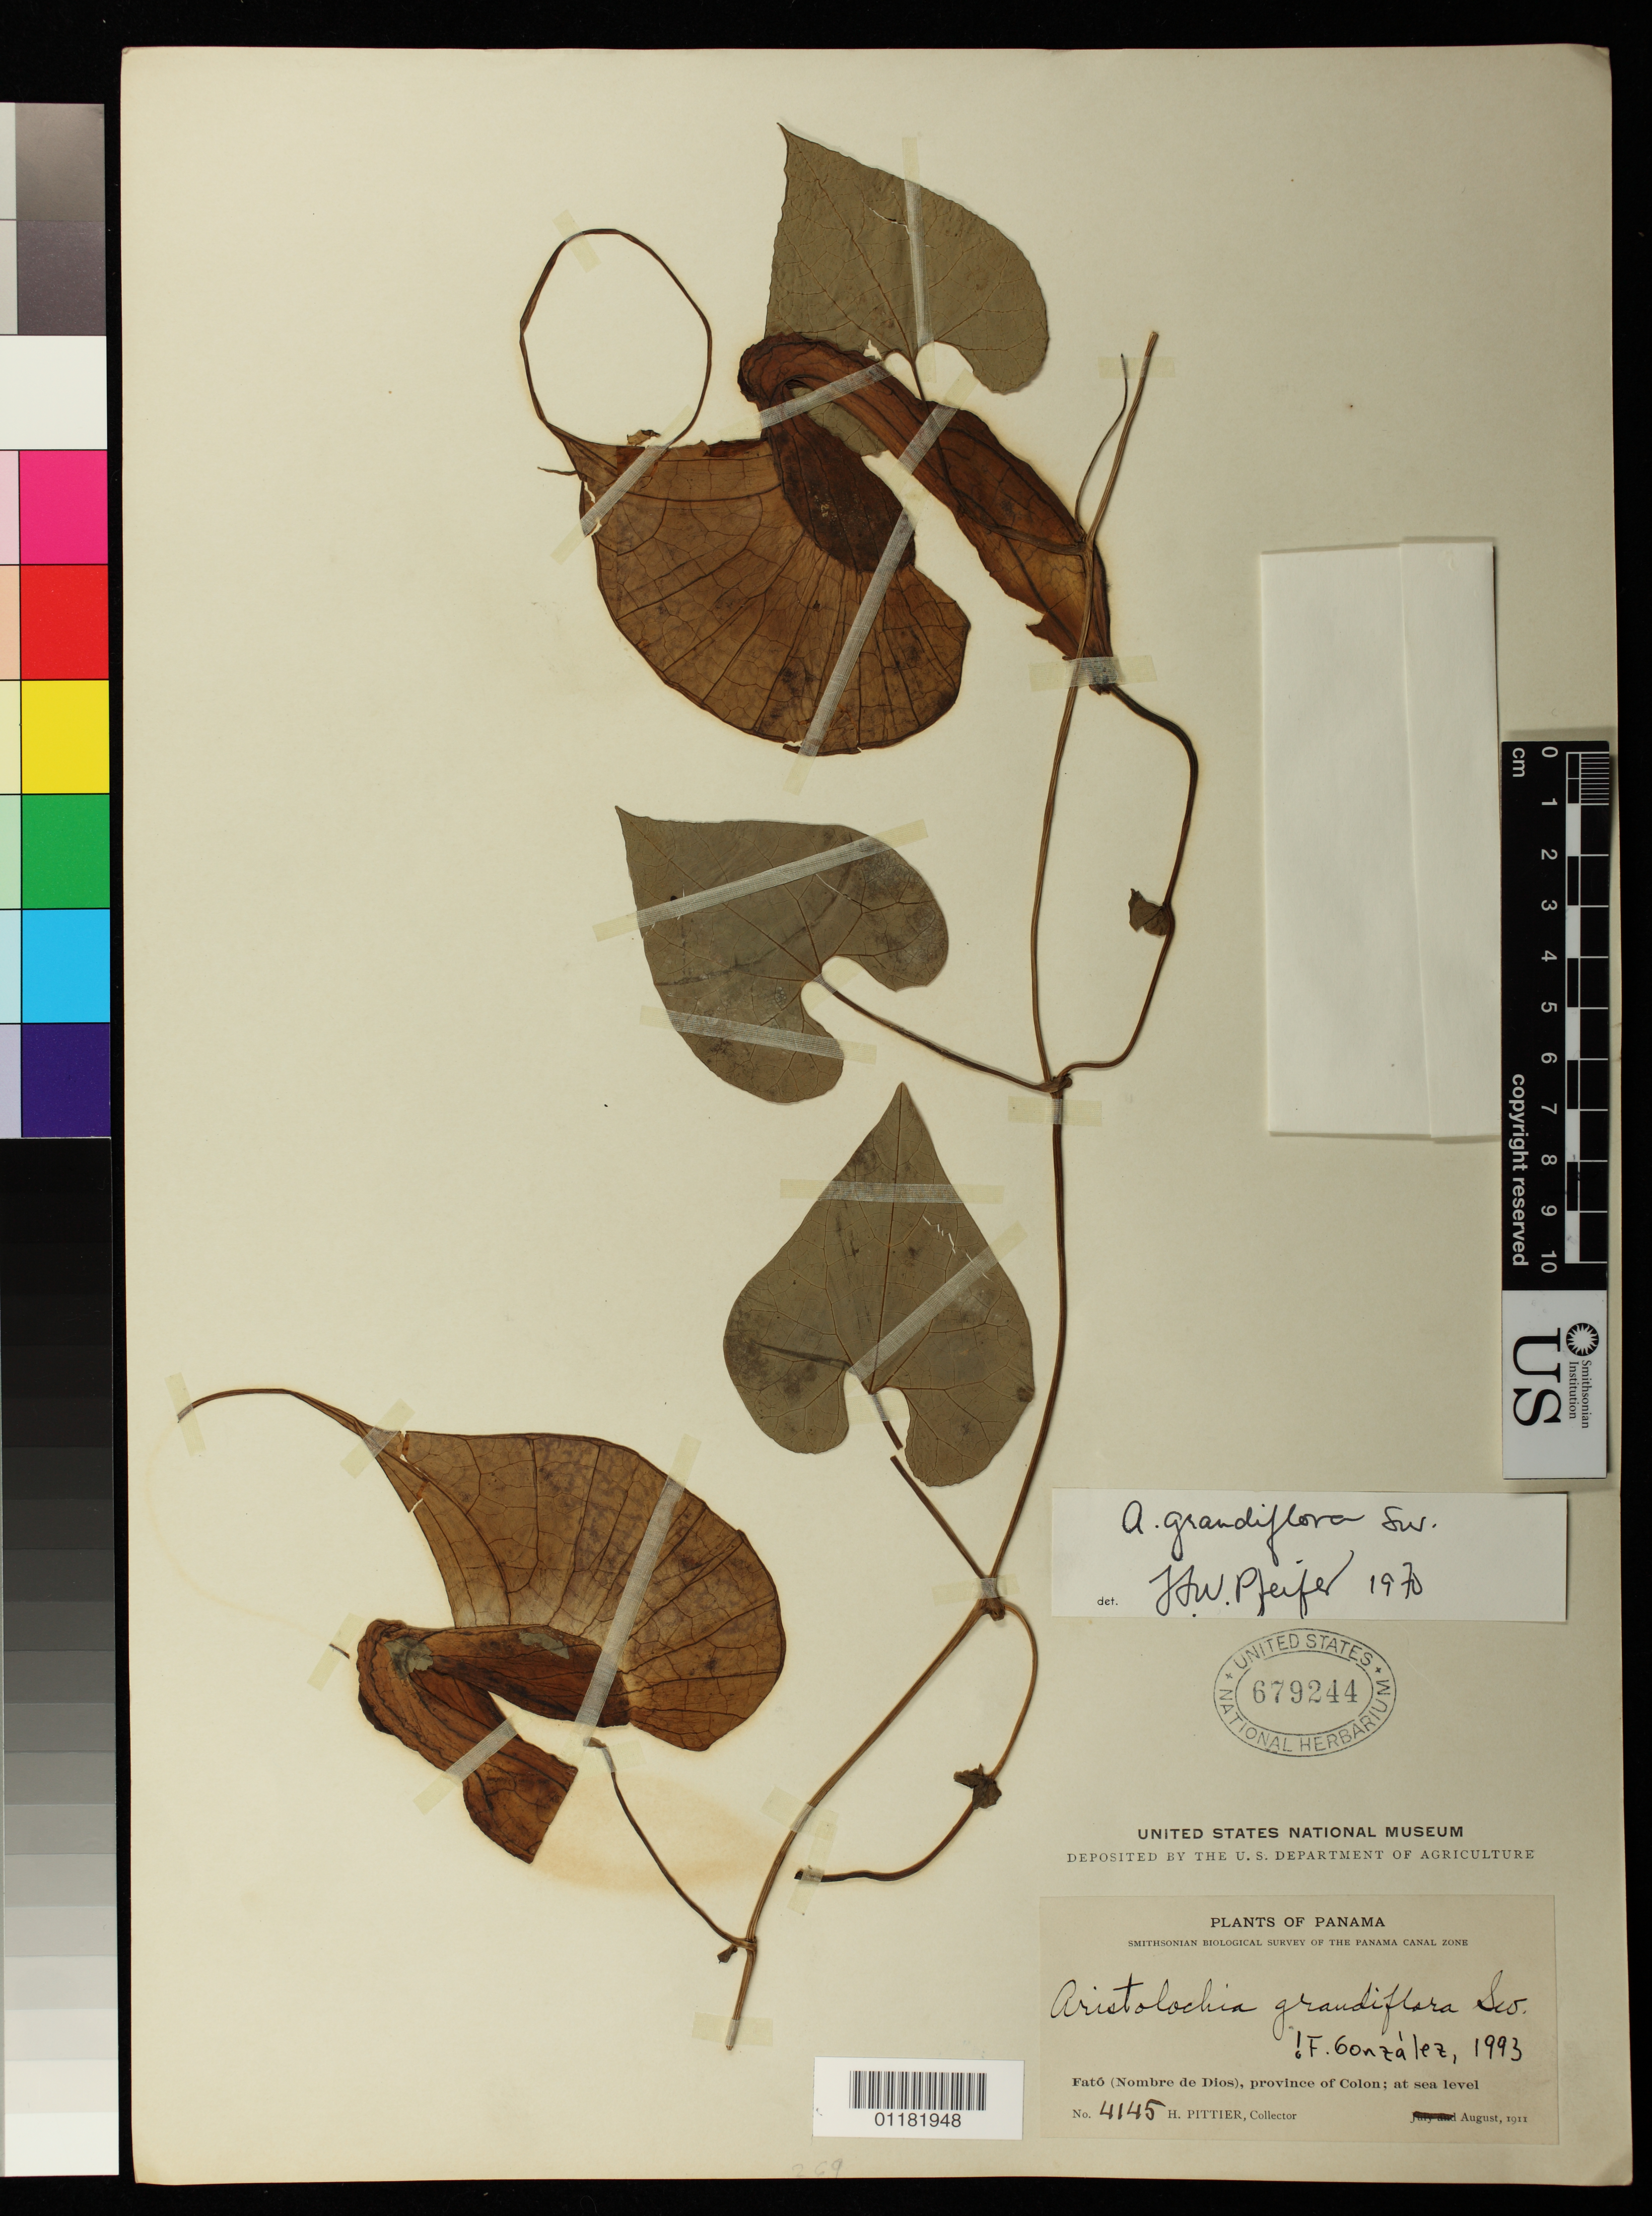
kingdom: Plantae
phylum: Tracheophyta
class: Magnoliopsida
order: Piperales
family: Aristolochiaceae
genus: Aristolochia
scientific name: Aristolochia grandiflora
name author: Sw.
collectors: H. F. Pittier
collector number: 4145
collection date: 1911-08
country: Panama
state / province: Colón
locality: Fatô (Nombre de Dios)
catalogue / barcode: US 679244